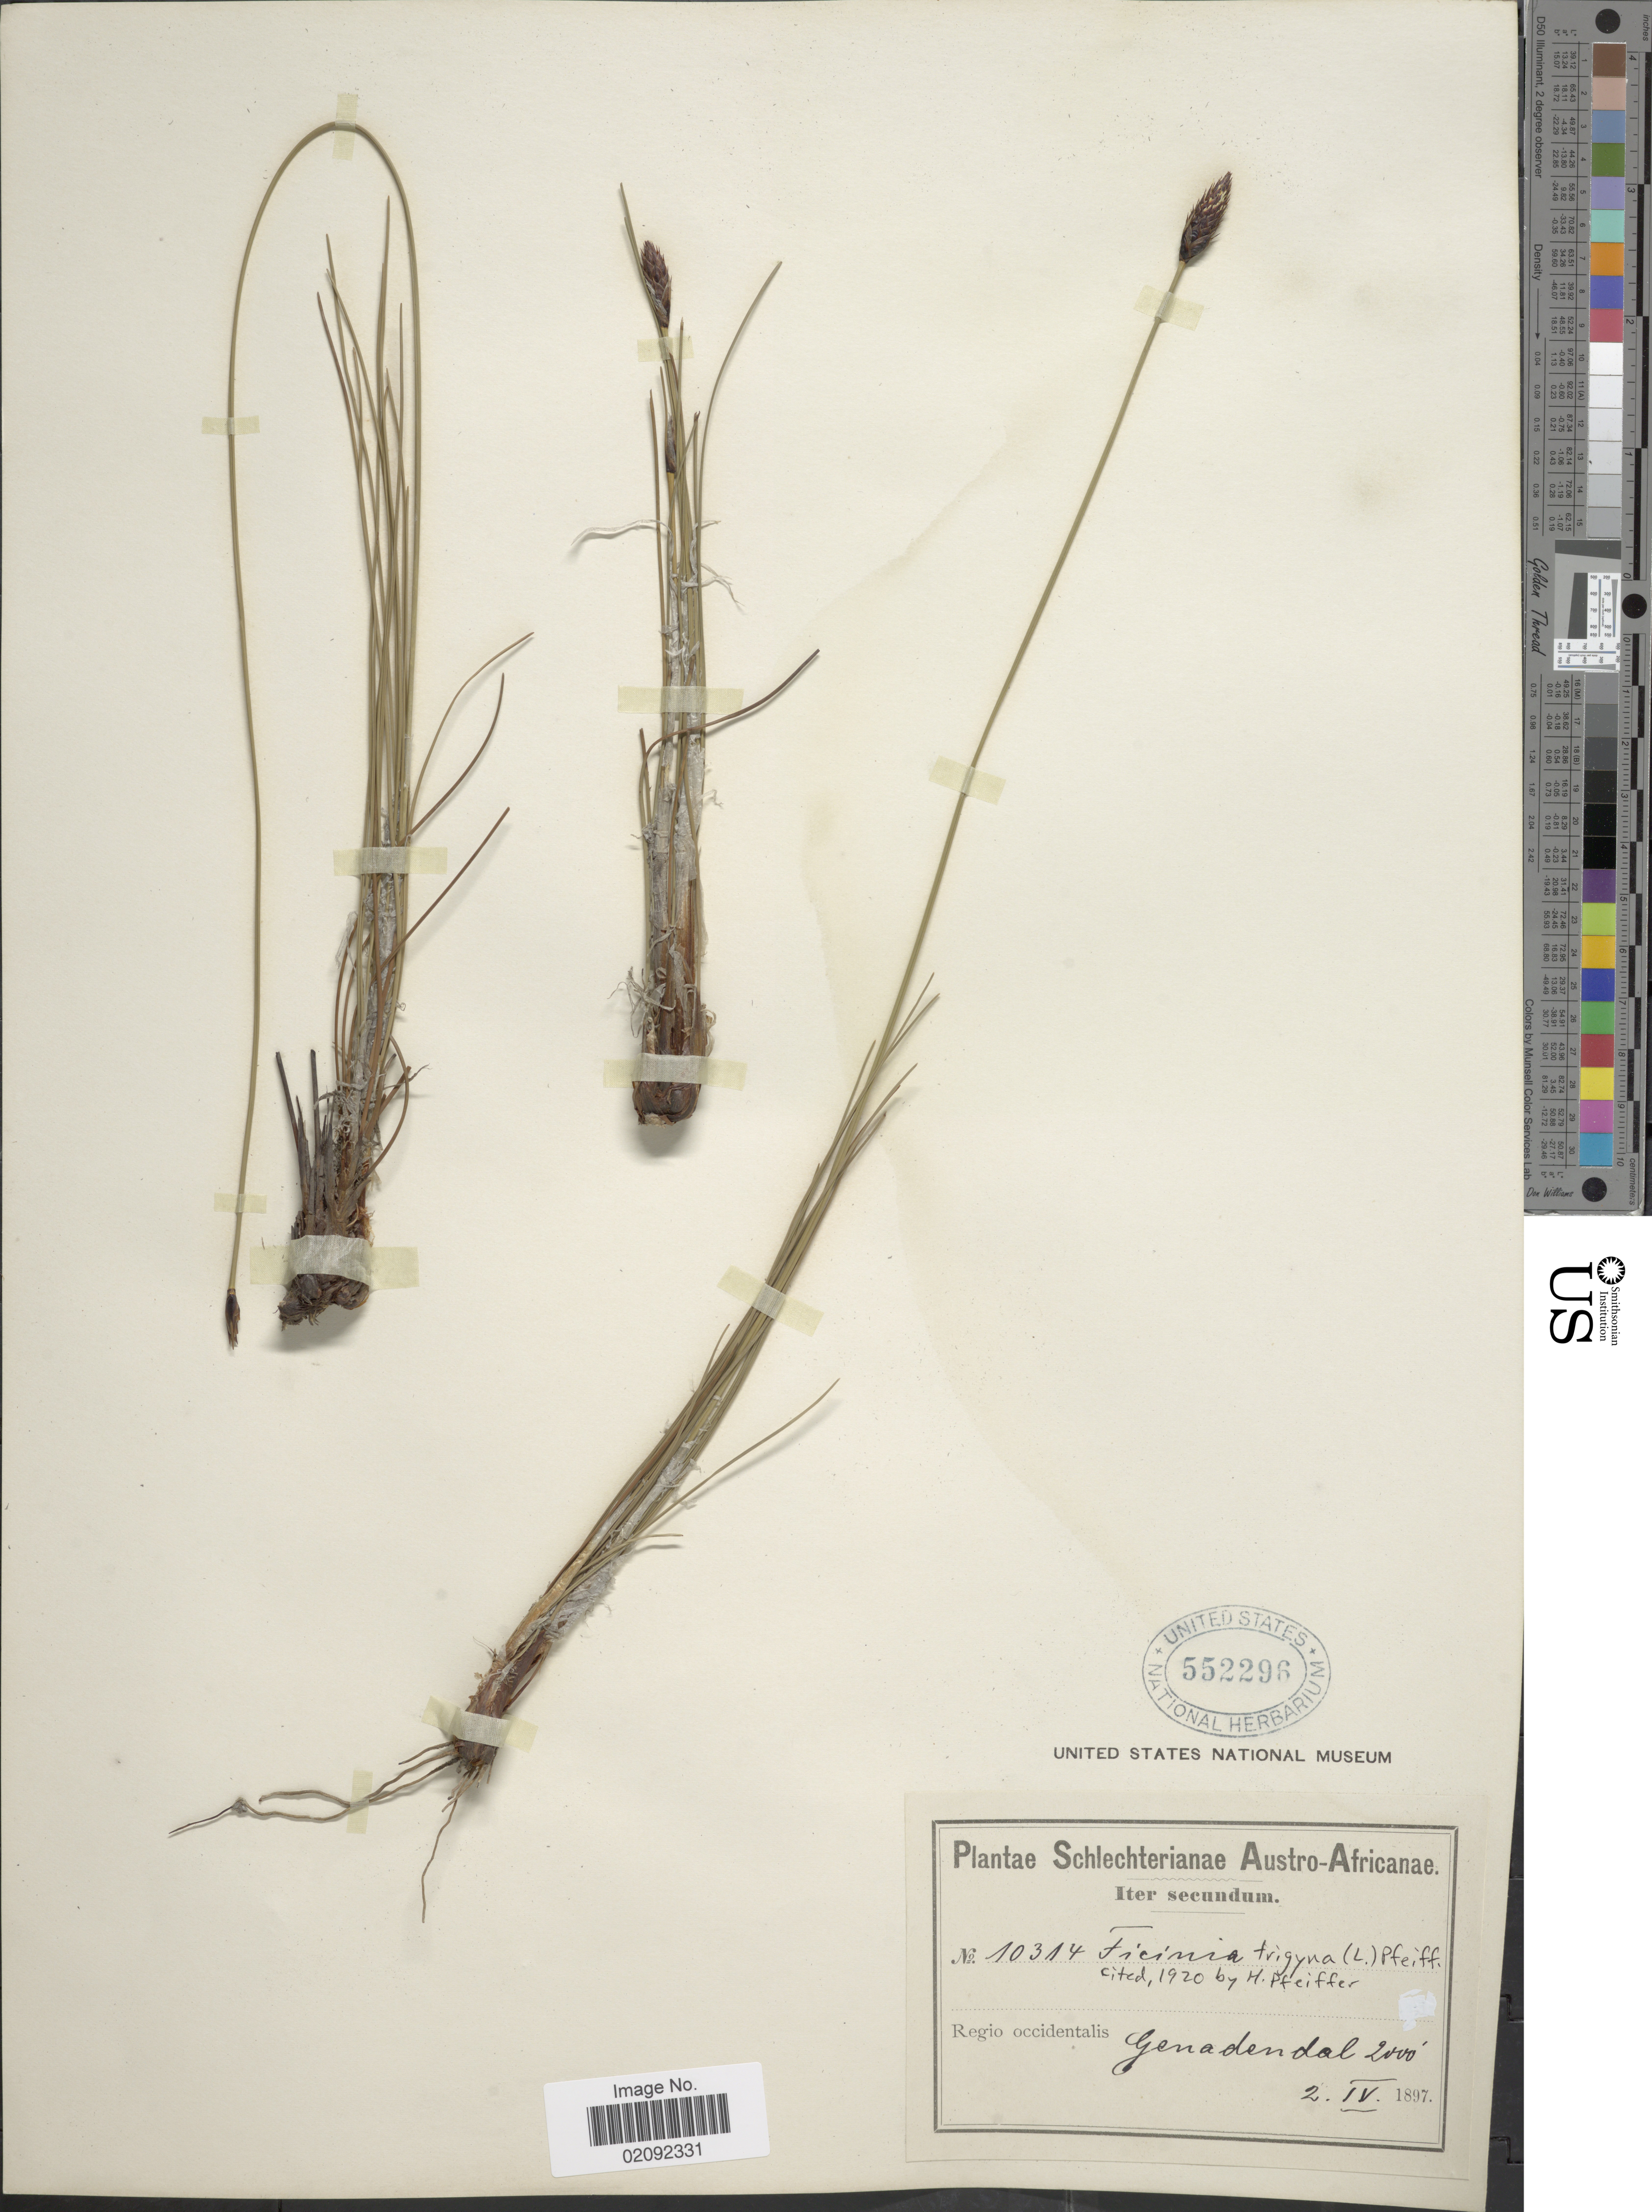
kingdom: Plantae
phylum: Tracheophyta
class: Liliopsida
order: Poales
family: Cyperaceae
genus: Ficinia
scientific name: Ficinia deusta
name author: (P.J. Bergius) Levyns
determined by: Strong, Mark T., (BOT), Smithsonian Institution - National Museum of Natural History (UNITED STATES)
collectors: Schlechter, --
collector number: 10314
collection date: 1897-04-02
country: South Africa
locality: Austro-Africanae, Regio occidentalis, Genadendal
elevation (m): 610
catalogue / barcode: US 552296